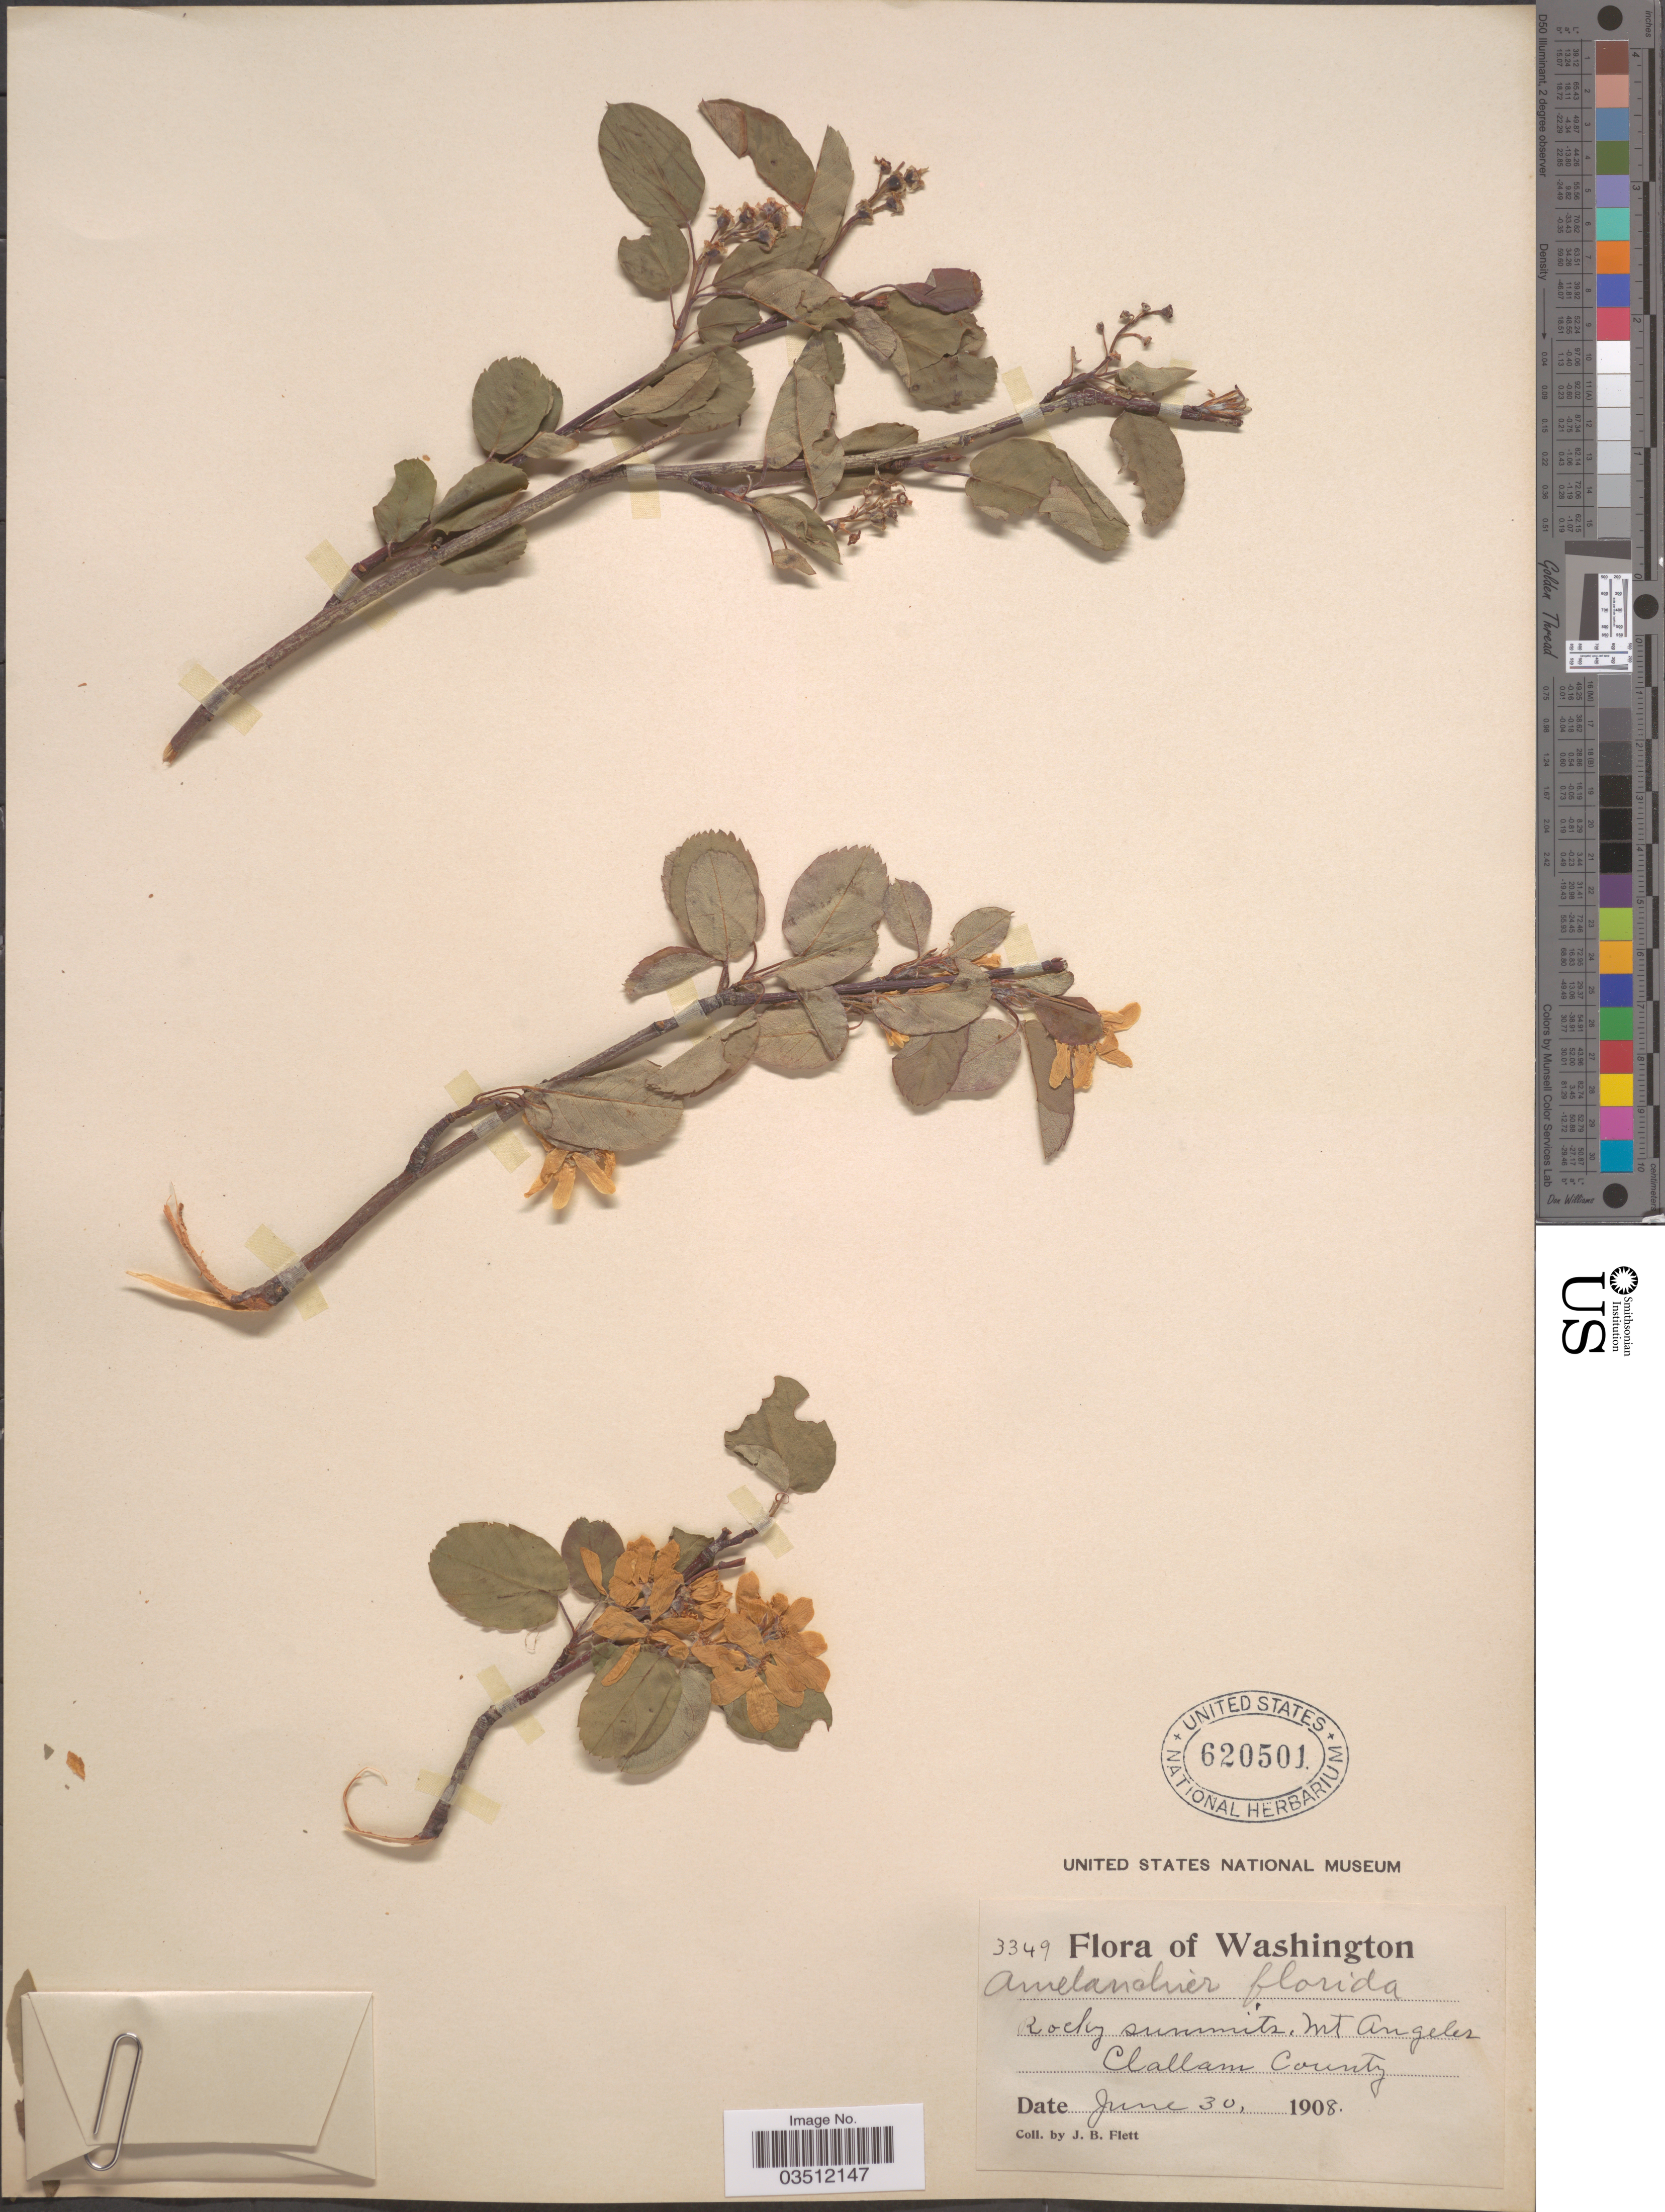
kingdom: Plantae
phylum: Tracheophyta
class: Magnoliopsida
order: Rosales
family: Rosaceae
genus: Amelanchier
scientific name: Amelanchier florida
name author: Lindl.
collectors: J. Flett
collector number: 3349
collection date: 1908-06-30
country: United States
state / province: Washington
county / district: Clallam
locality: Mt. Angeles, Clallam County.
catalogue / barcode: US 620501